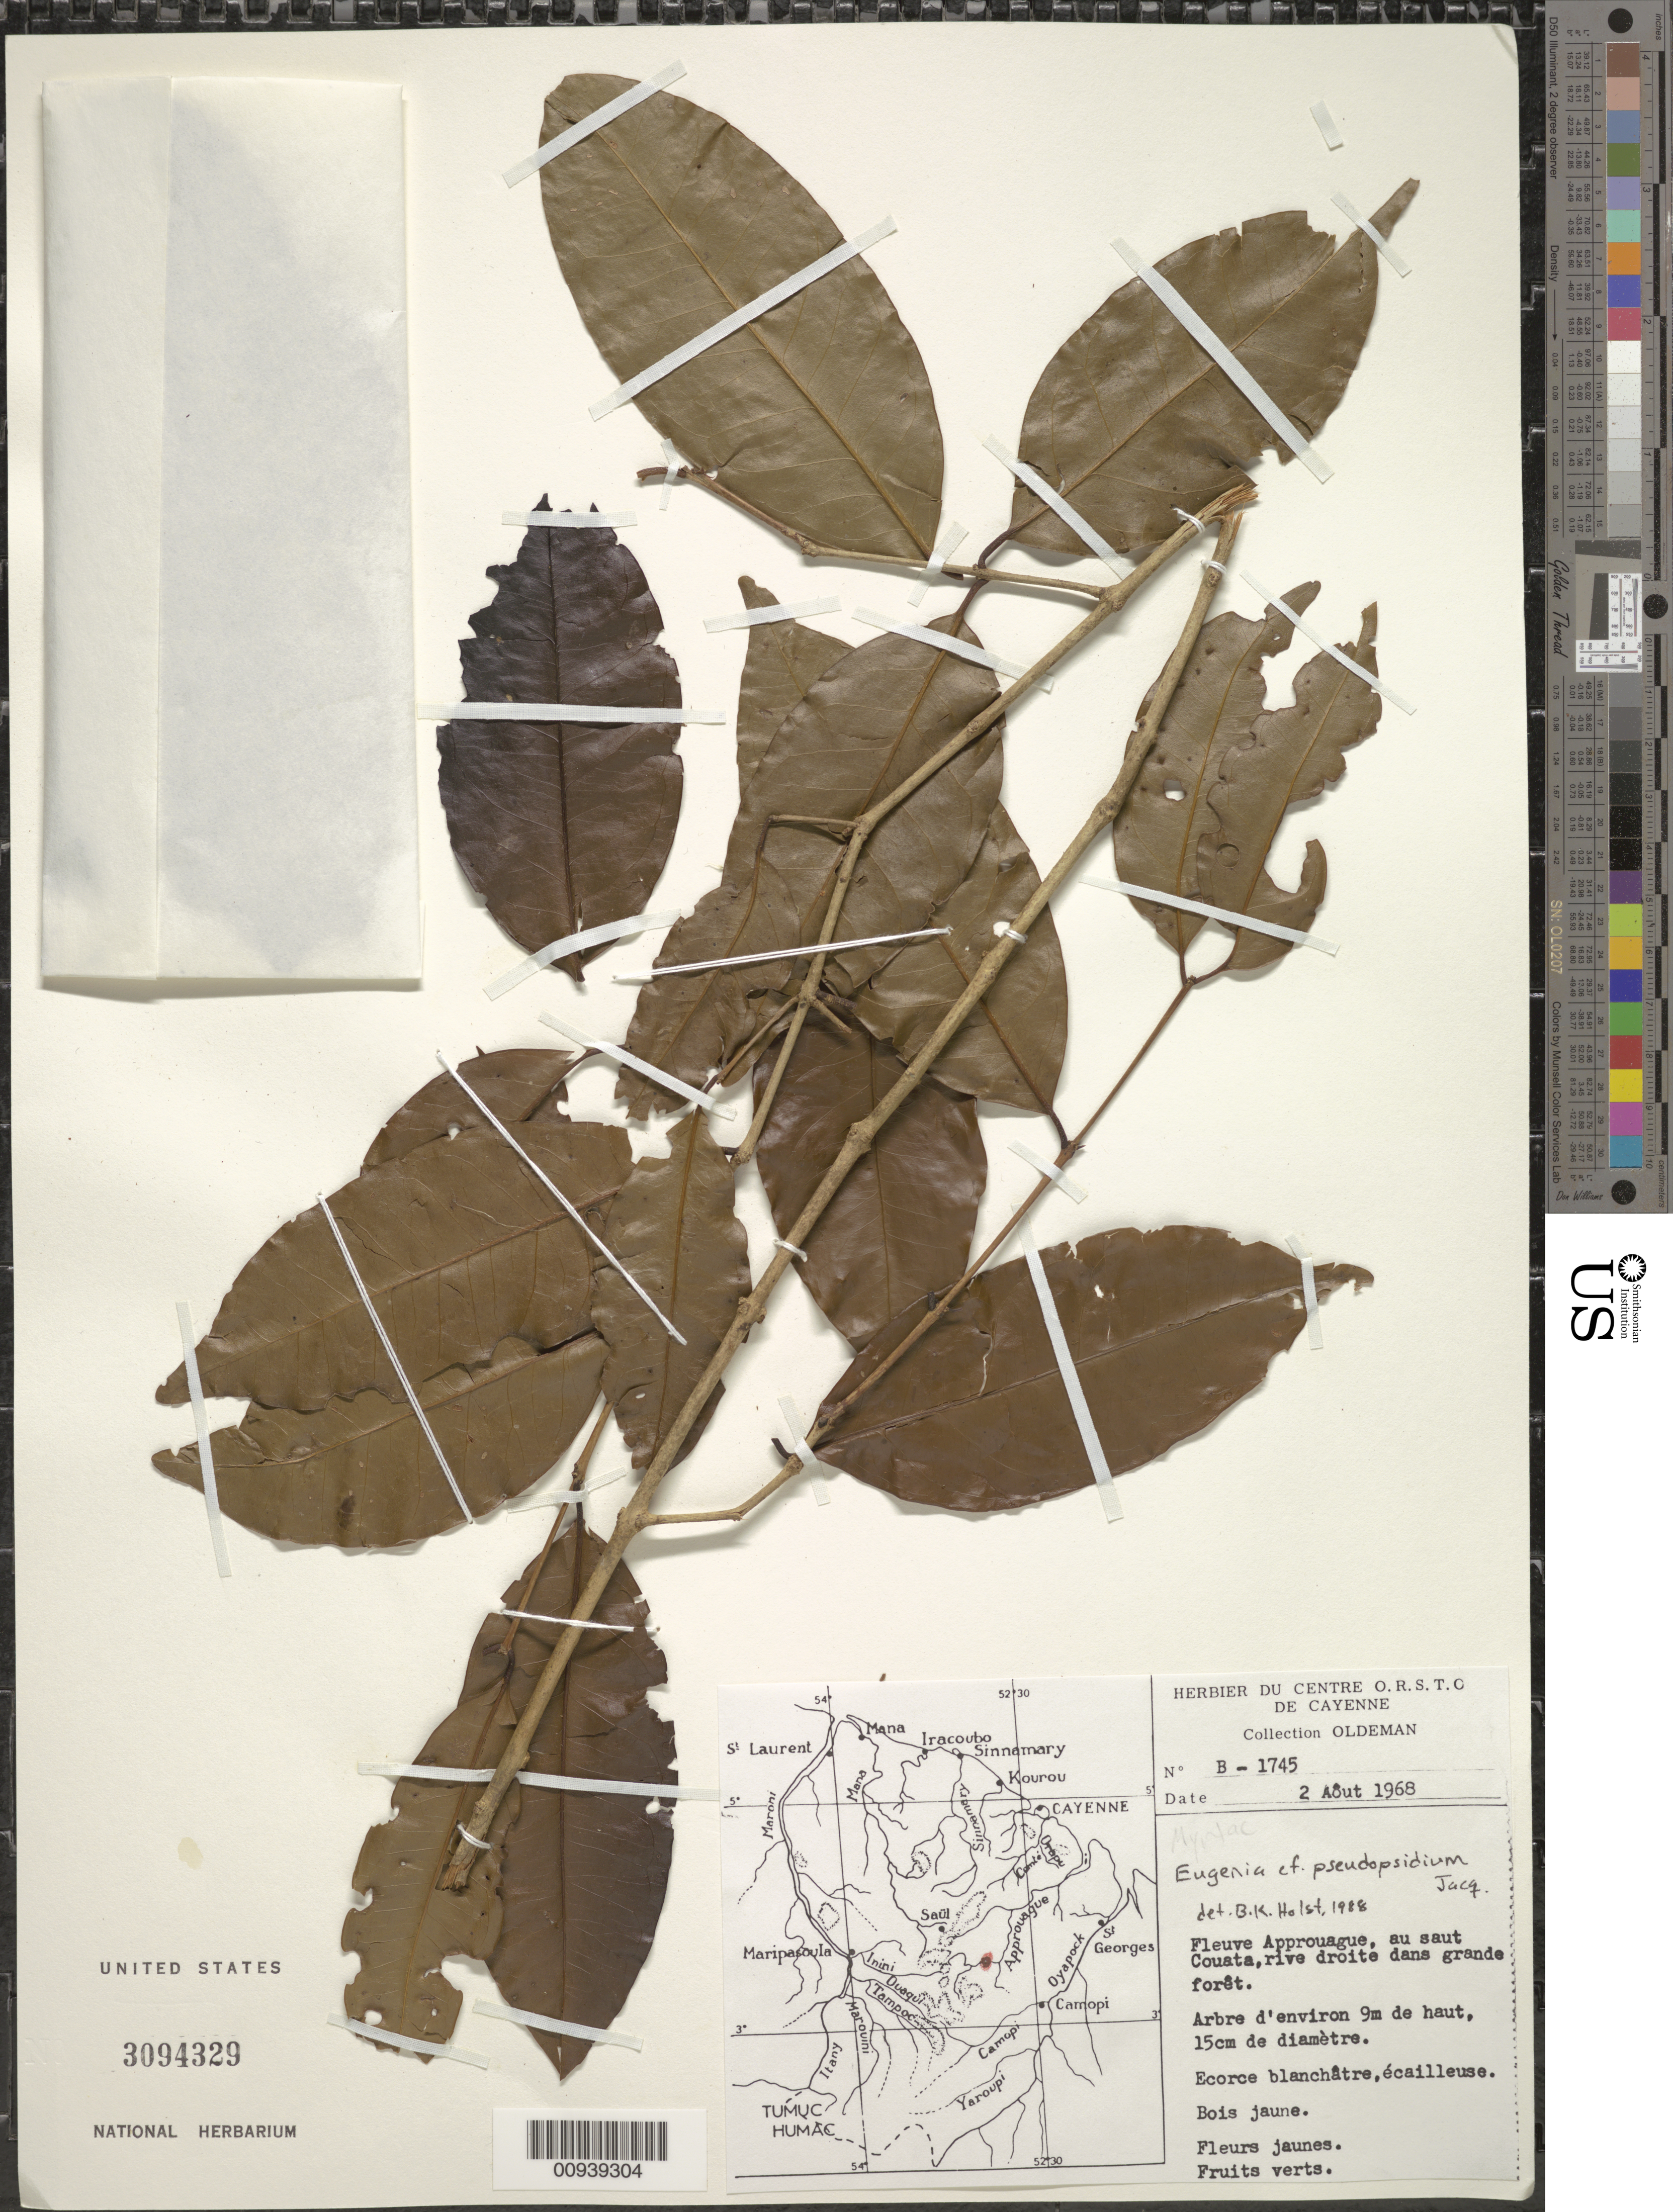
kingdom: Plantae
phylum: Tracheophyta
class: Magnoliopsida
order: Myrtales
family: Myrtaceae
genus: Eugenia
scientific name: Eugenia pseudopsidium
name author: Jacq.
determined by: Holst, Bruce K.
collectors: R. Oldeman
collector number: B 1745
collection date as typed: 2-Aug-68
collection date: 1968-08-02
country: French Guiana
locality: Approuague R., au Saut Couata, rive droite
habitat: Grande forest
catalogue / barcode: US 3094329